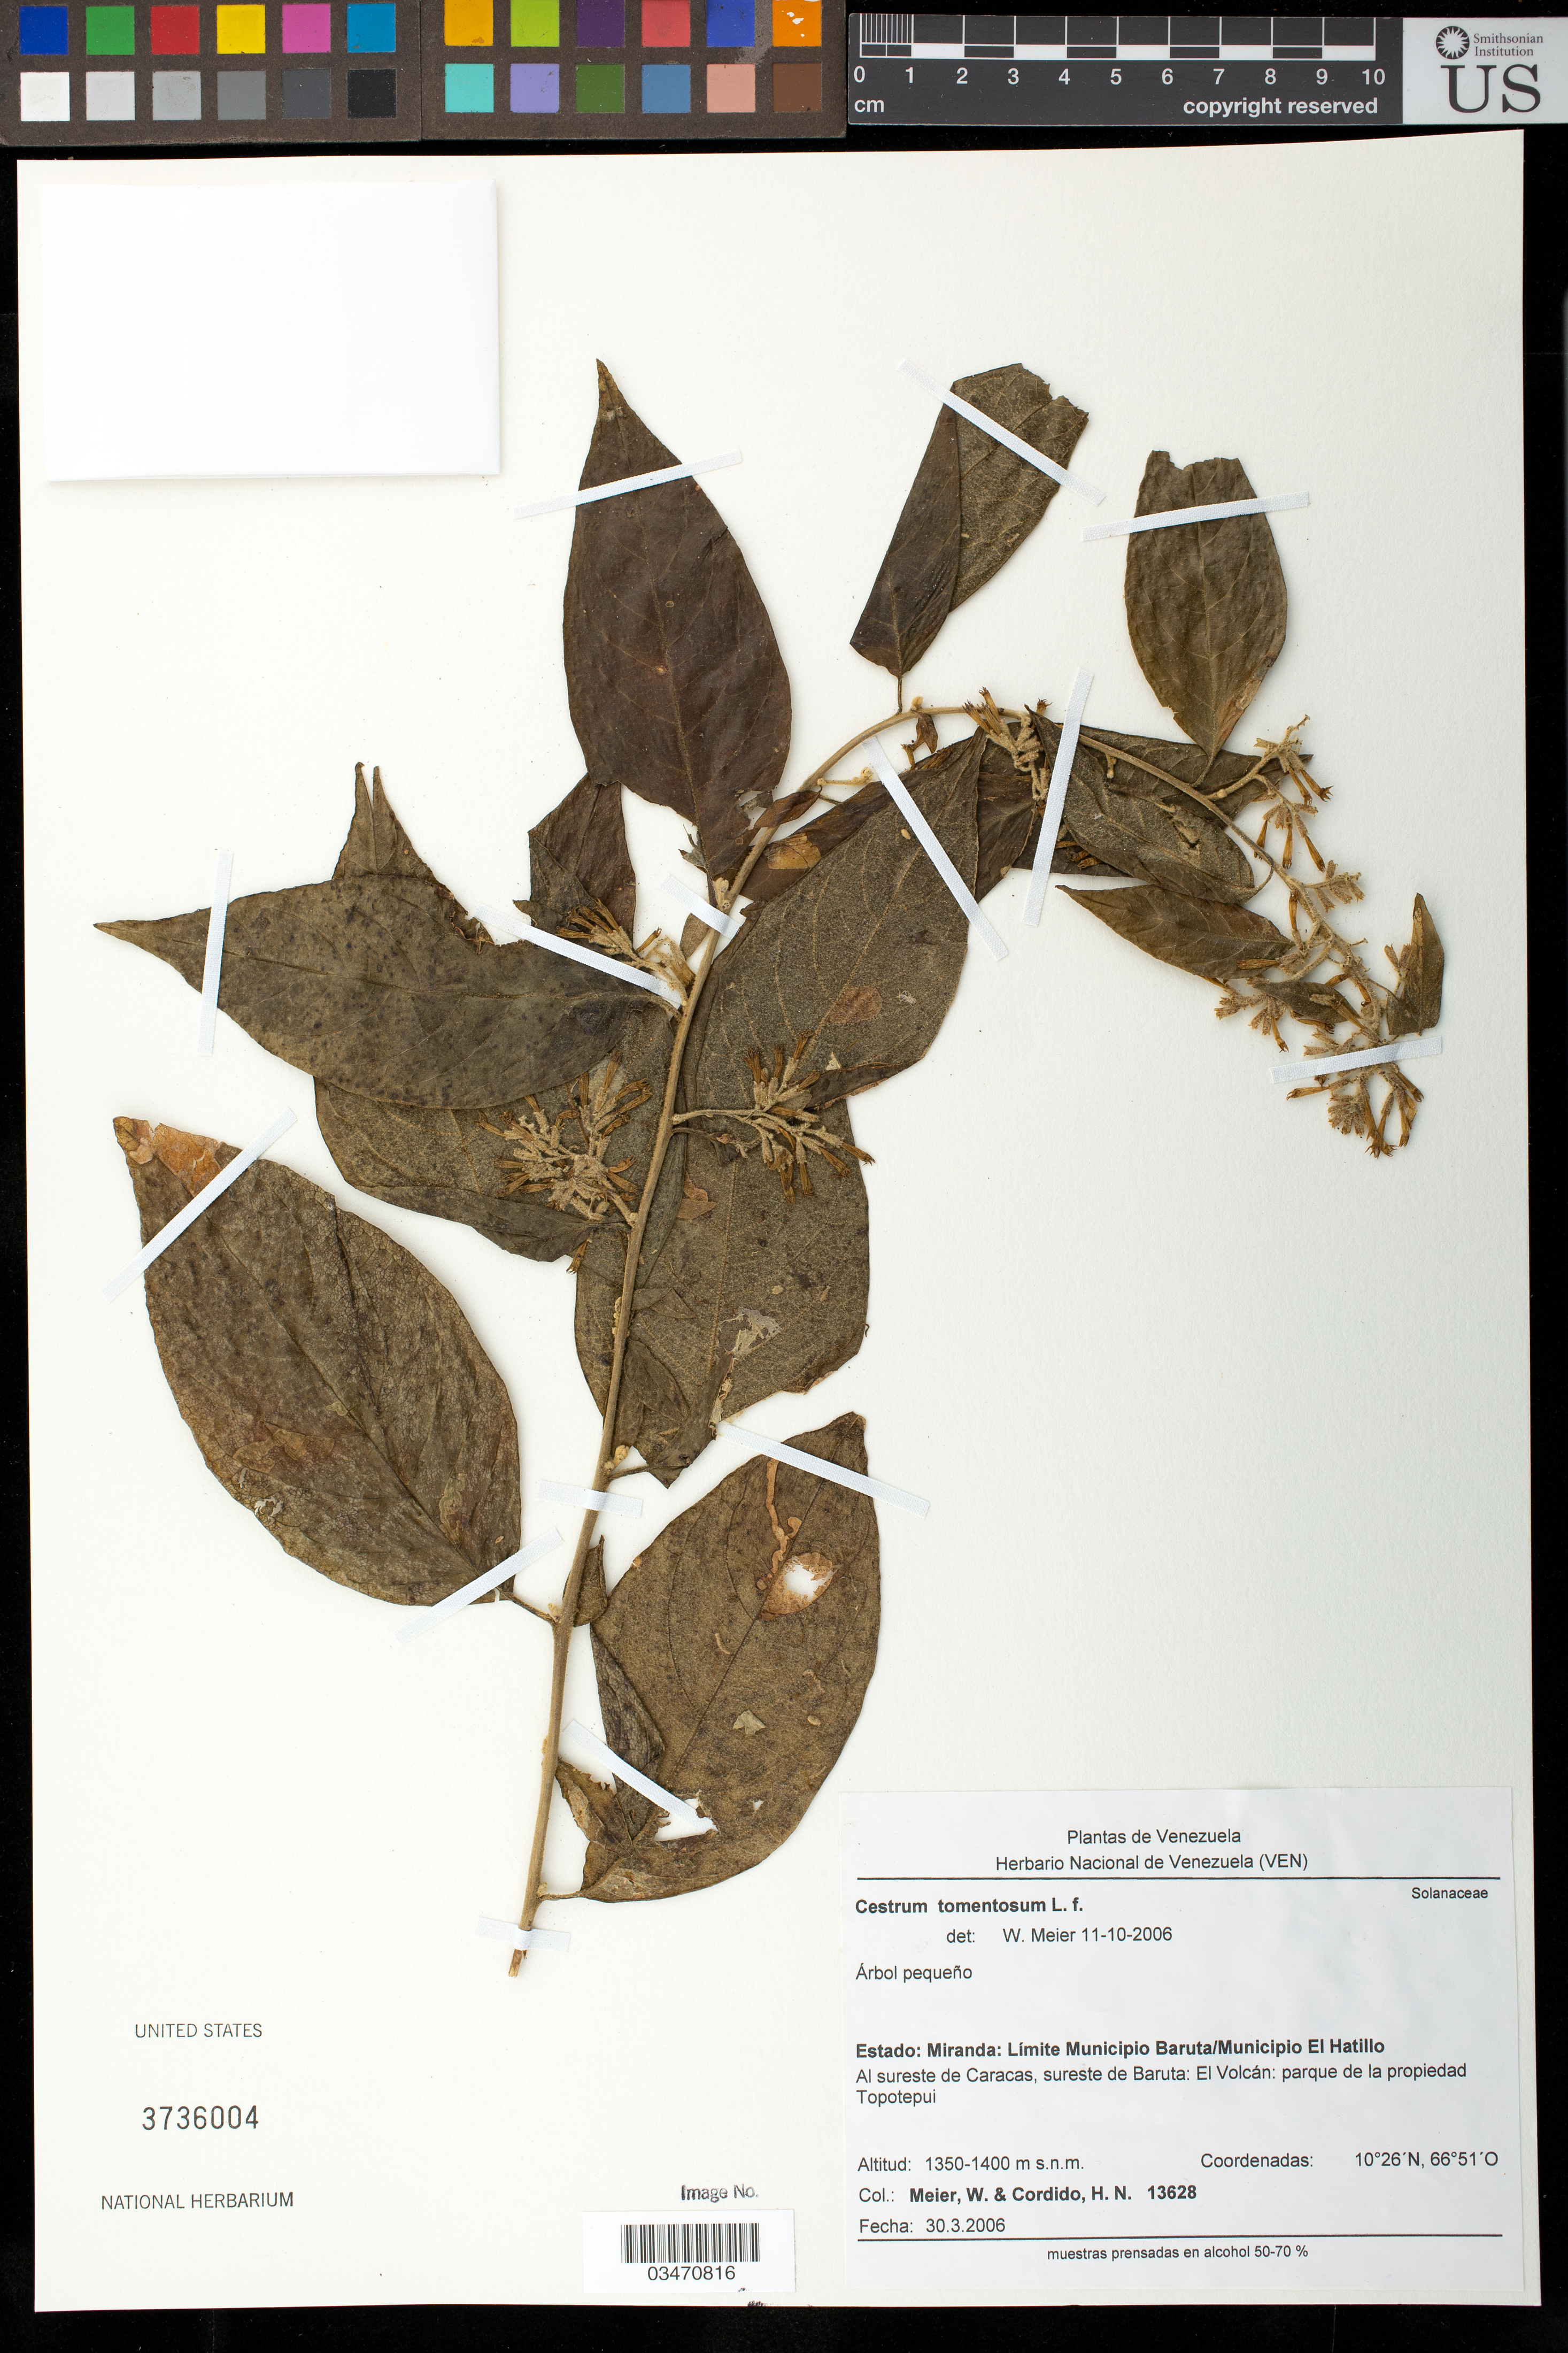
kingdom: Plantae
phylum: Tracheophyta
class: Magnoliopsida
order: Solanales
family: Solanaceae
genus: Cestrum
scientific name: Cestrum tomentosum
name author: L. f.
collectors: W. Meier & H. Cordido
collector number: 13628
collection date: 2006-03-30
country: Venezuela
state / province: Miranda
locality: Límite Municipio Baruta/ Municipio El Hatillo. Al sureste de Caracas, sureste de Baruta: El Volcán, parque de la propiedad Topotepui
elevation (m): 1350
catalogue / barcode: US 3736004